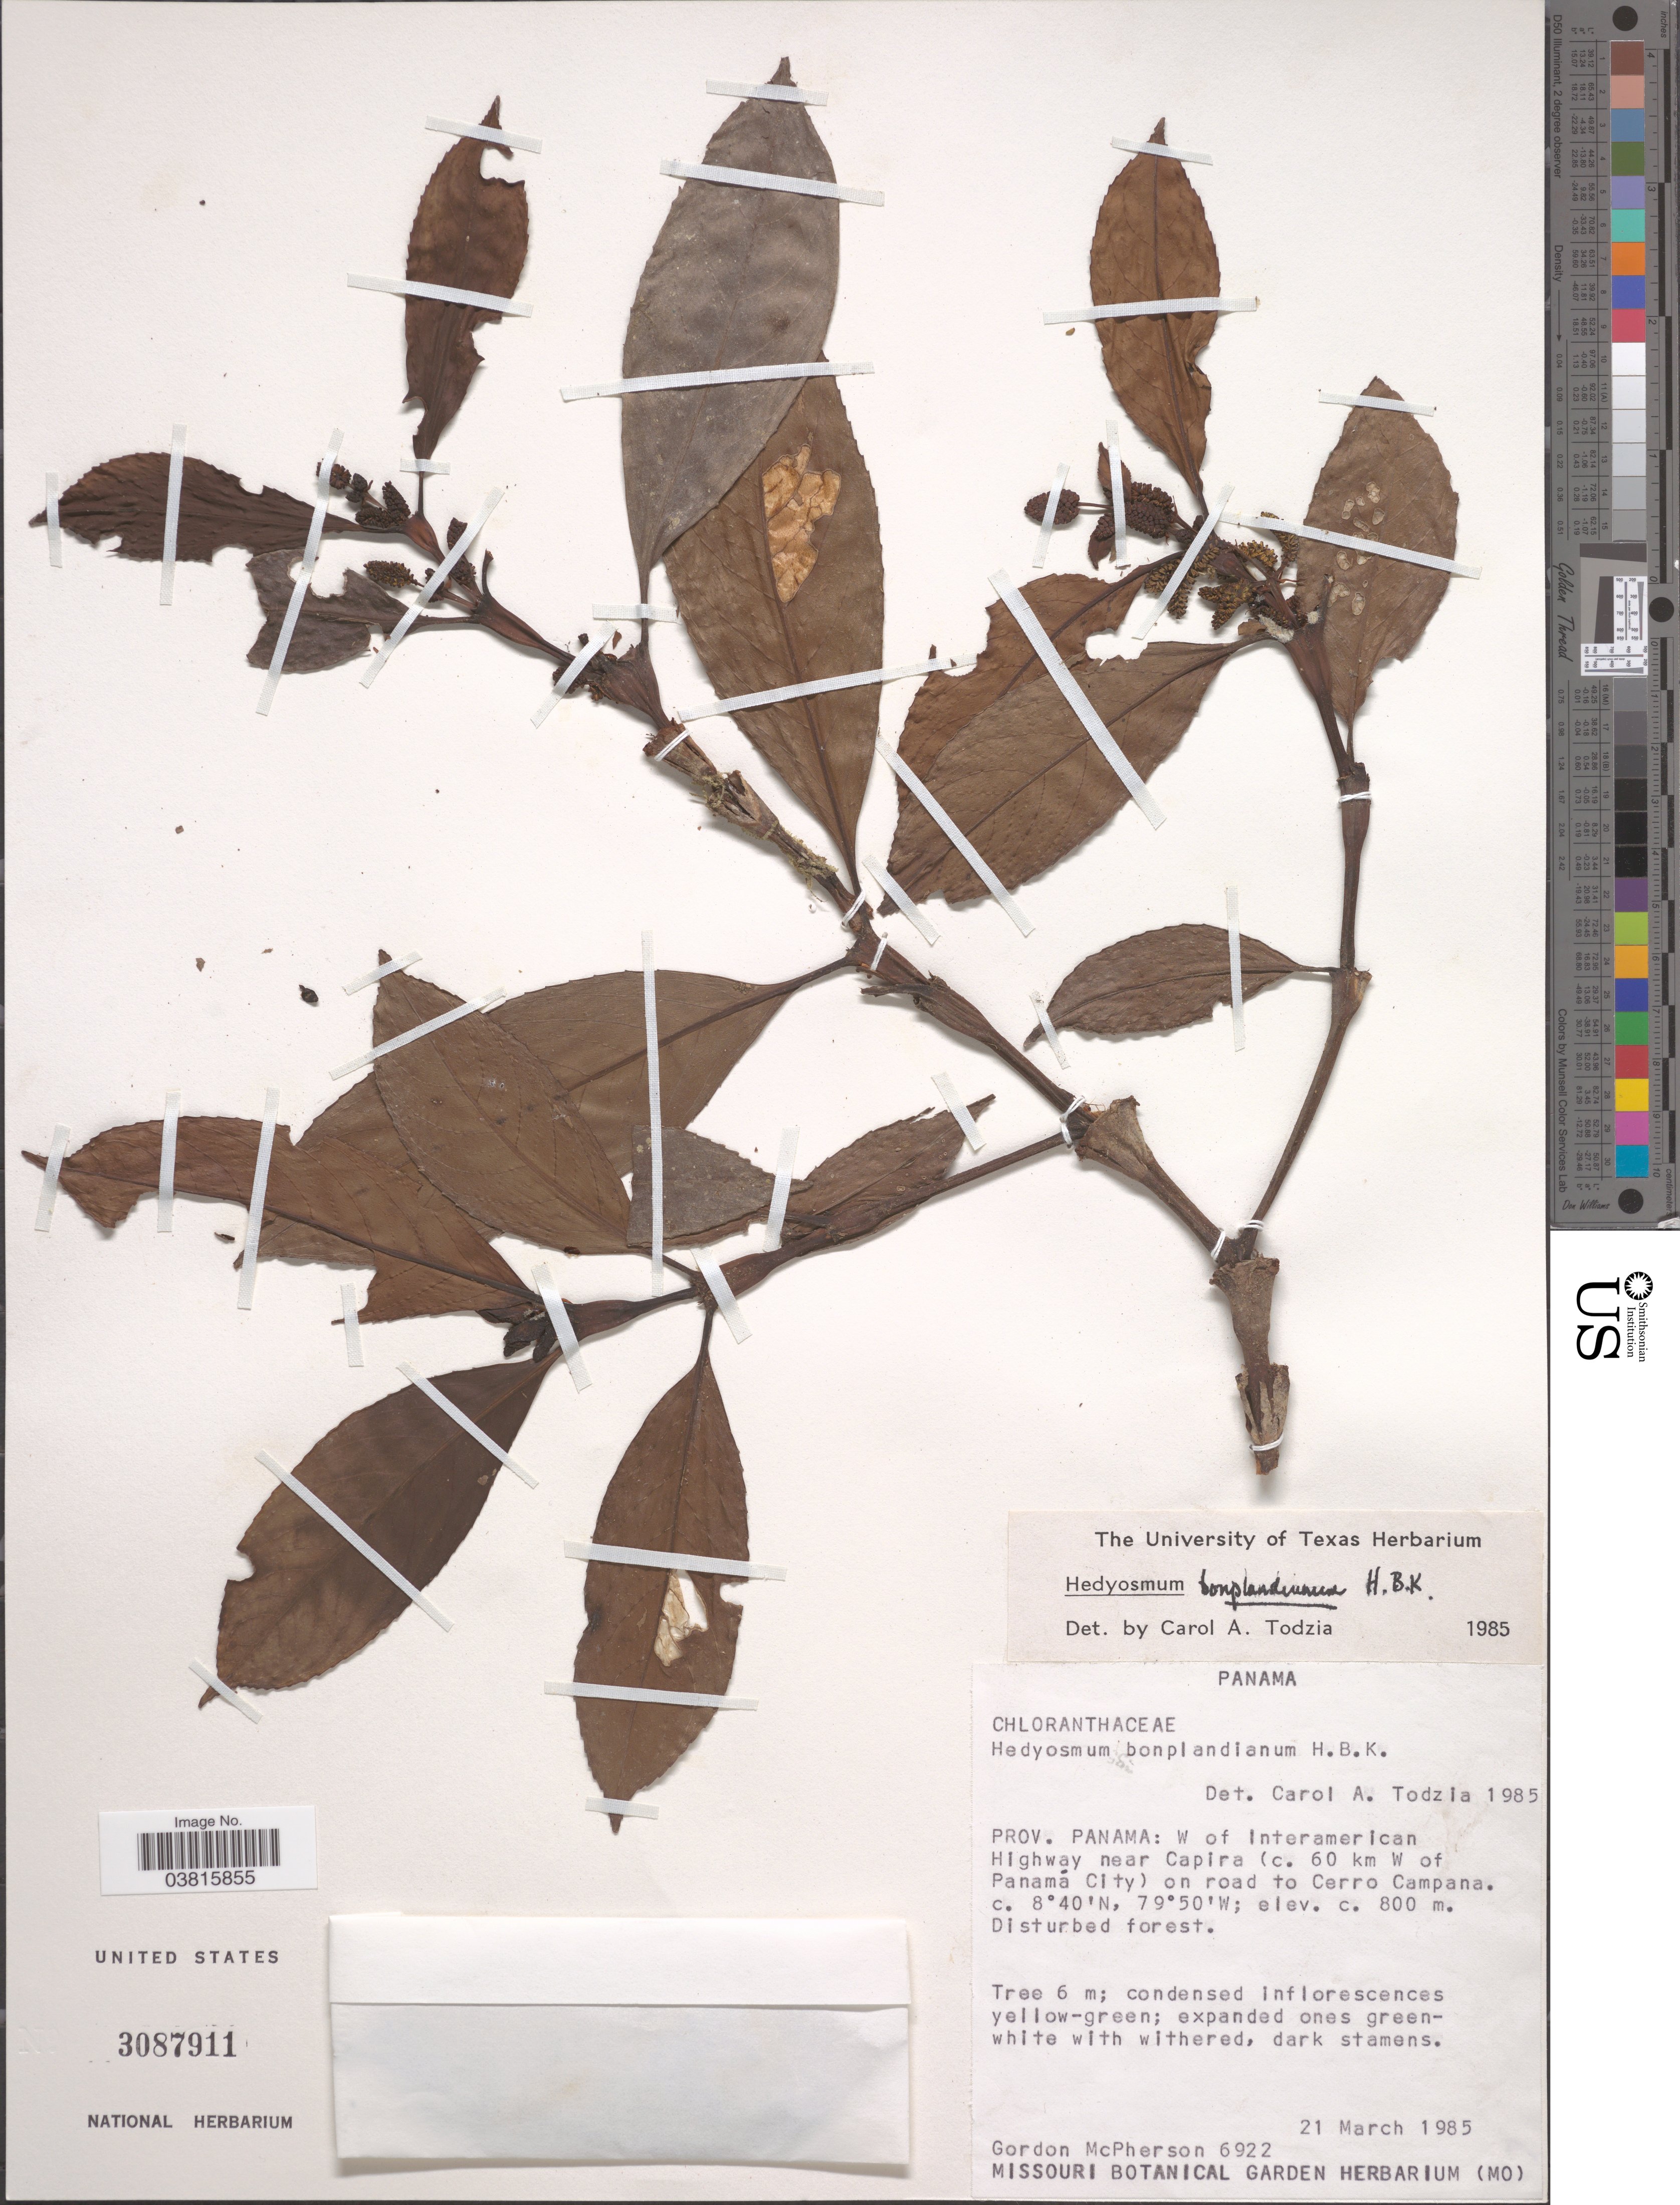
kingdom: Plantae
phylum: Tracheophyta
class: Magnoliopsida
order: Chloranthales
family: Chloranthaceae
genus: Hedyosmum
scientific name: Hedyosmum bonplandianum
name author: Kunth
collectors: G. McPherson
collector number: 6922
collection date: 1985-03-21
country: Panama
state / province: Panamá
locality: W of Interamerican Highway near Capira (c. 60 km W of Panamá City) on road to Cerro Campana.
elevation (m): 800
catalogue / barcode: US 3087911